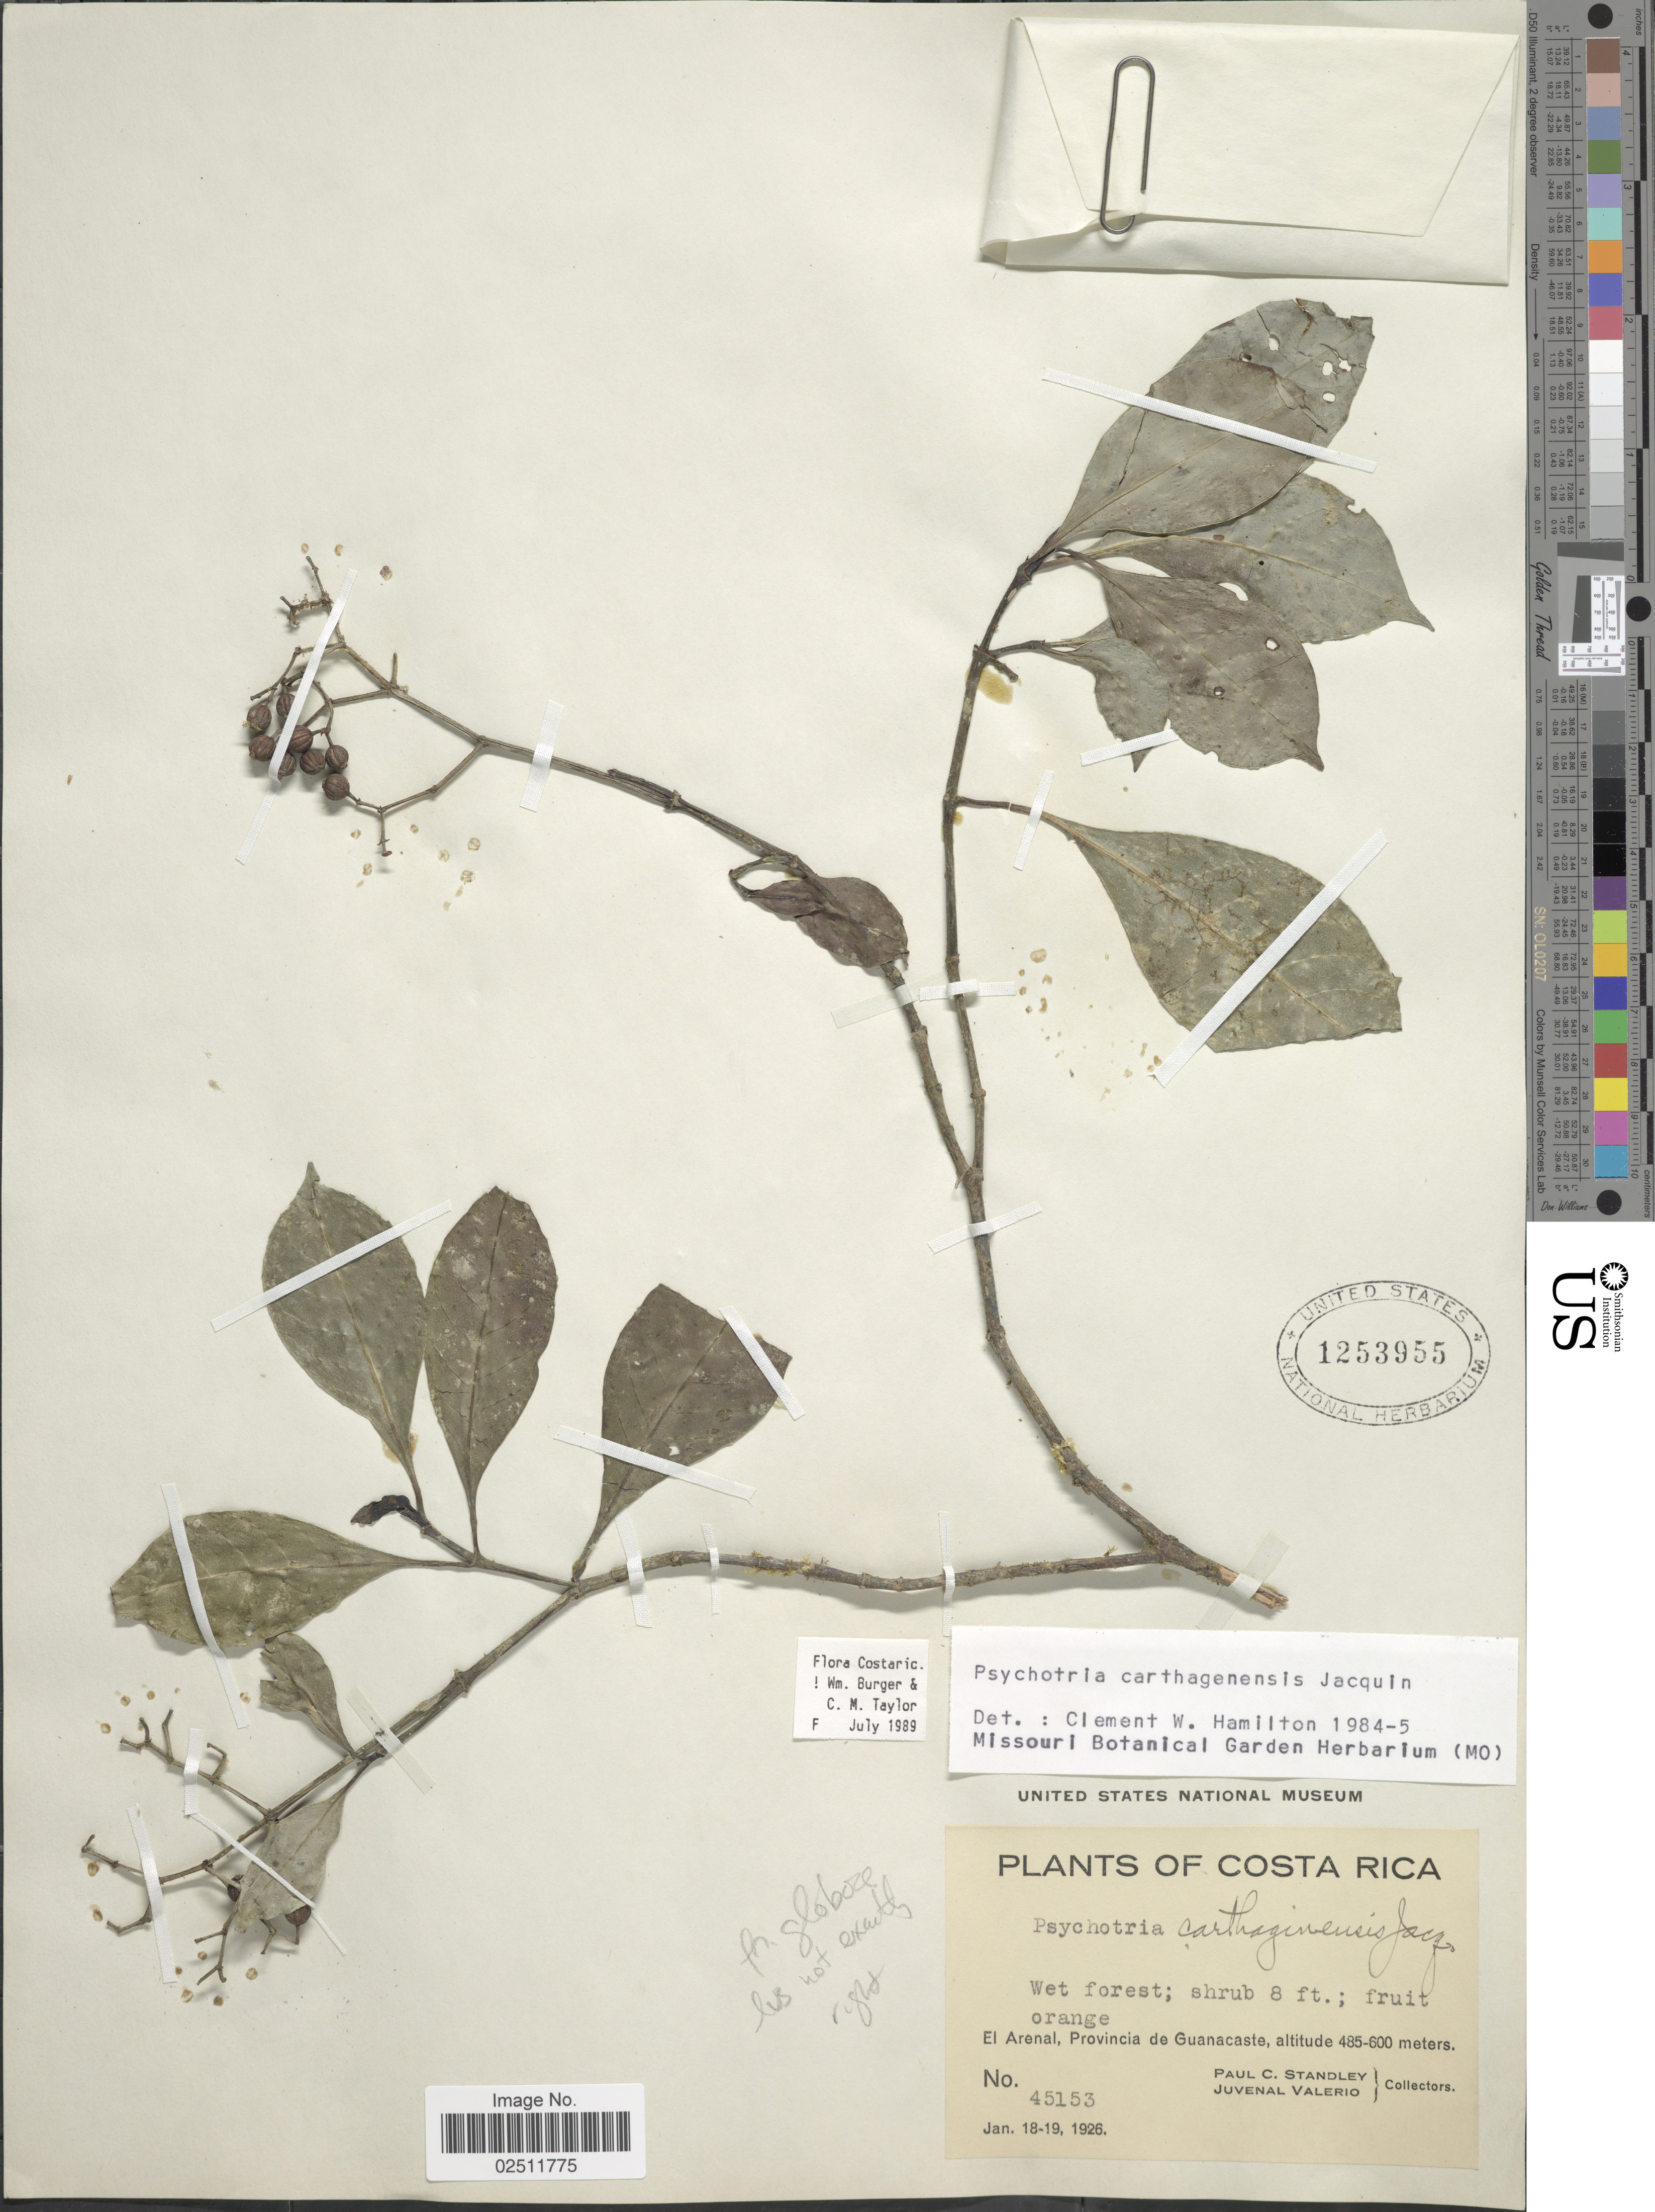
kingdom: Plantae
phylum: Tracheophyta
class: Magnoliopsida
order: Gentianales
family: Rubiaceae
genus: Psychotria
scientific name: Psychotria carthagenensis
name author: Jacq.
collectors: P. C. Standley & J. Valerio R.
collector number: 45153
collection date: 1926-01-18/1926-01-19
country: Costa Rica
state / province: Guanacaste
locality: El Arenal.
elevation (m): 485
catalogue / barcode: US 1253955